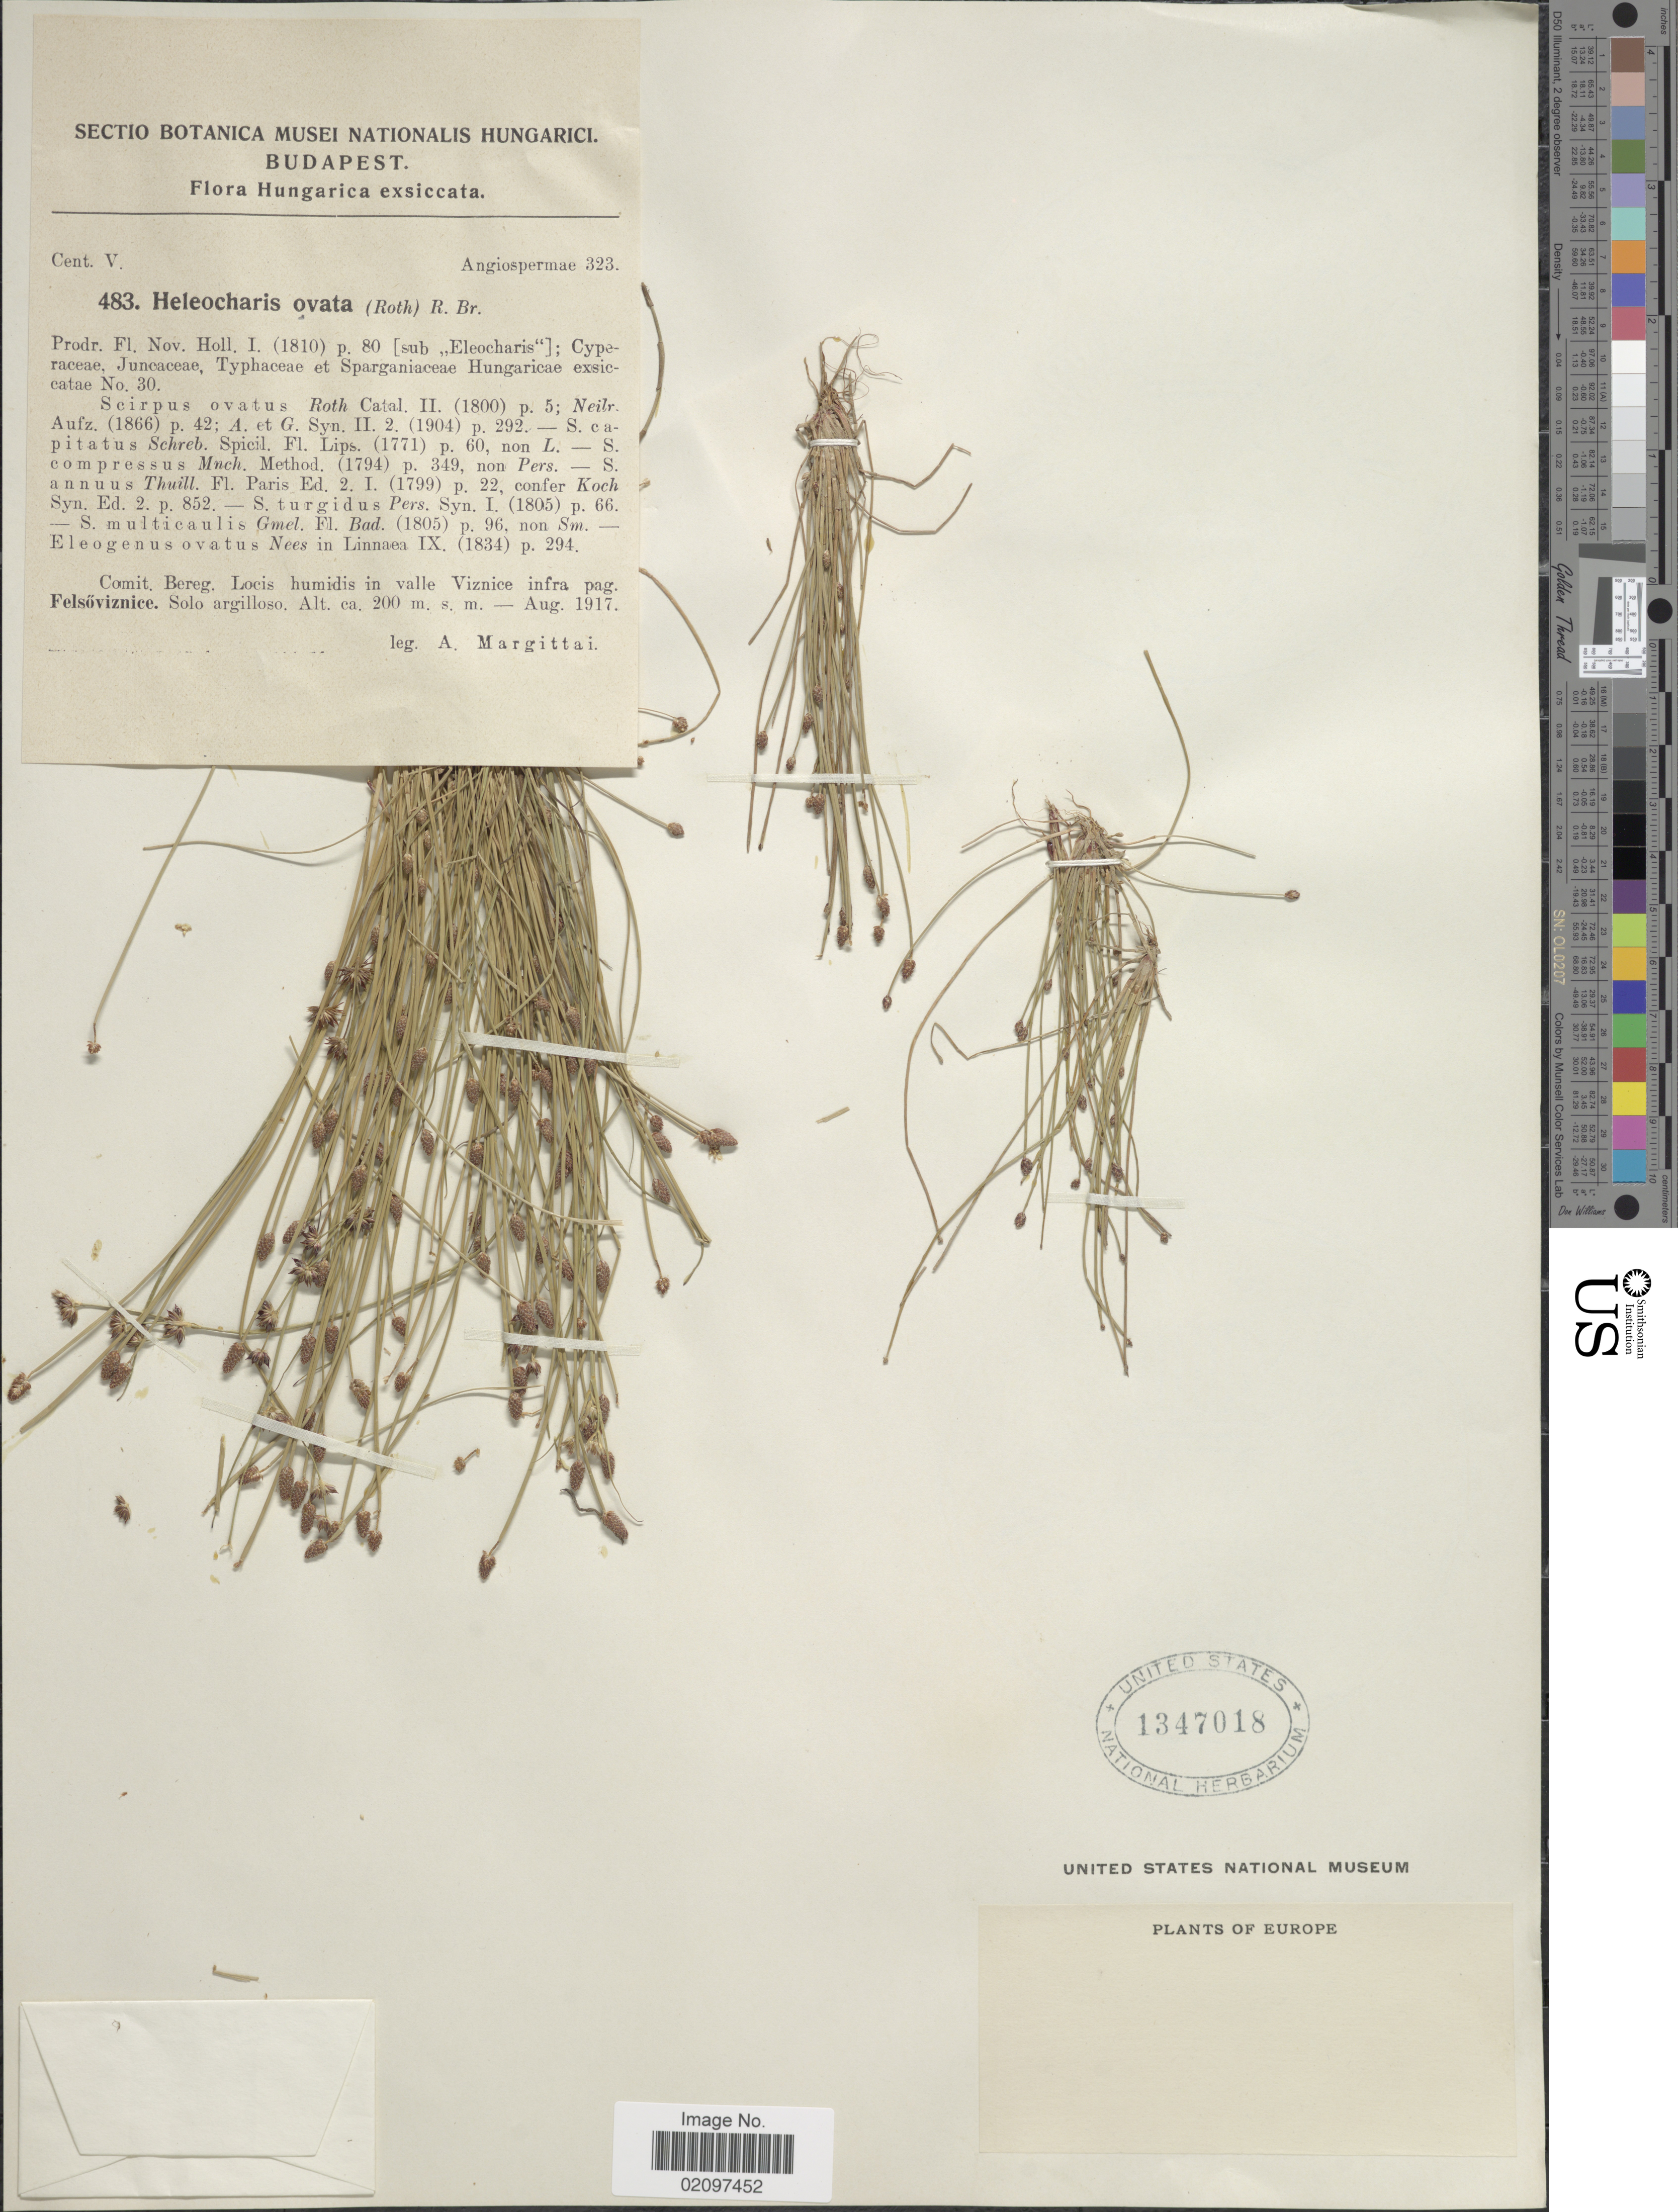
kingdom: Plantae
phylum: Tracheophyta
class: Liliopsida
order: Poales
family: Cyperaceae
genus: Eleocharis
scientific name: Eleocharis ovata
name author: (Roth) Roem. & Schult.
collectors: A. Margittai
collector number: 483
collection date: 1917-08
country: Hungary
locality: Hungarica. Comit. Bereg. Locis humidis in valle Viznice infra pag. Felsoviznice: Solo argilloso. Europe.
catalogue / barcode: US 1347018